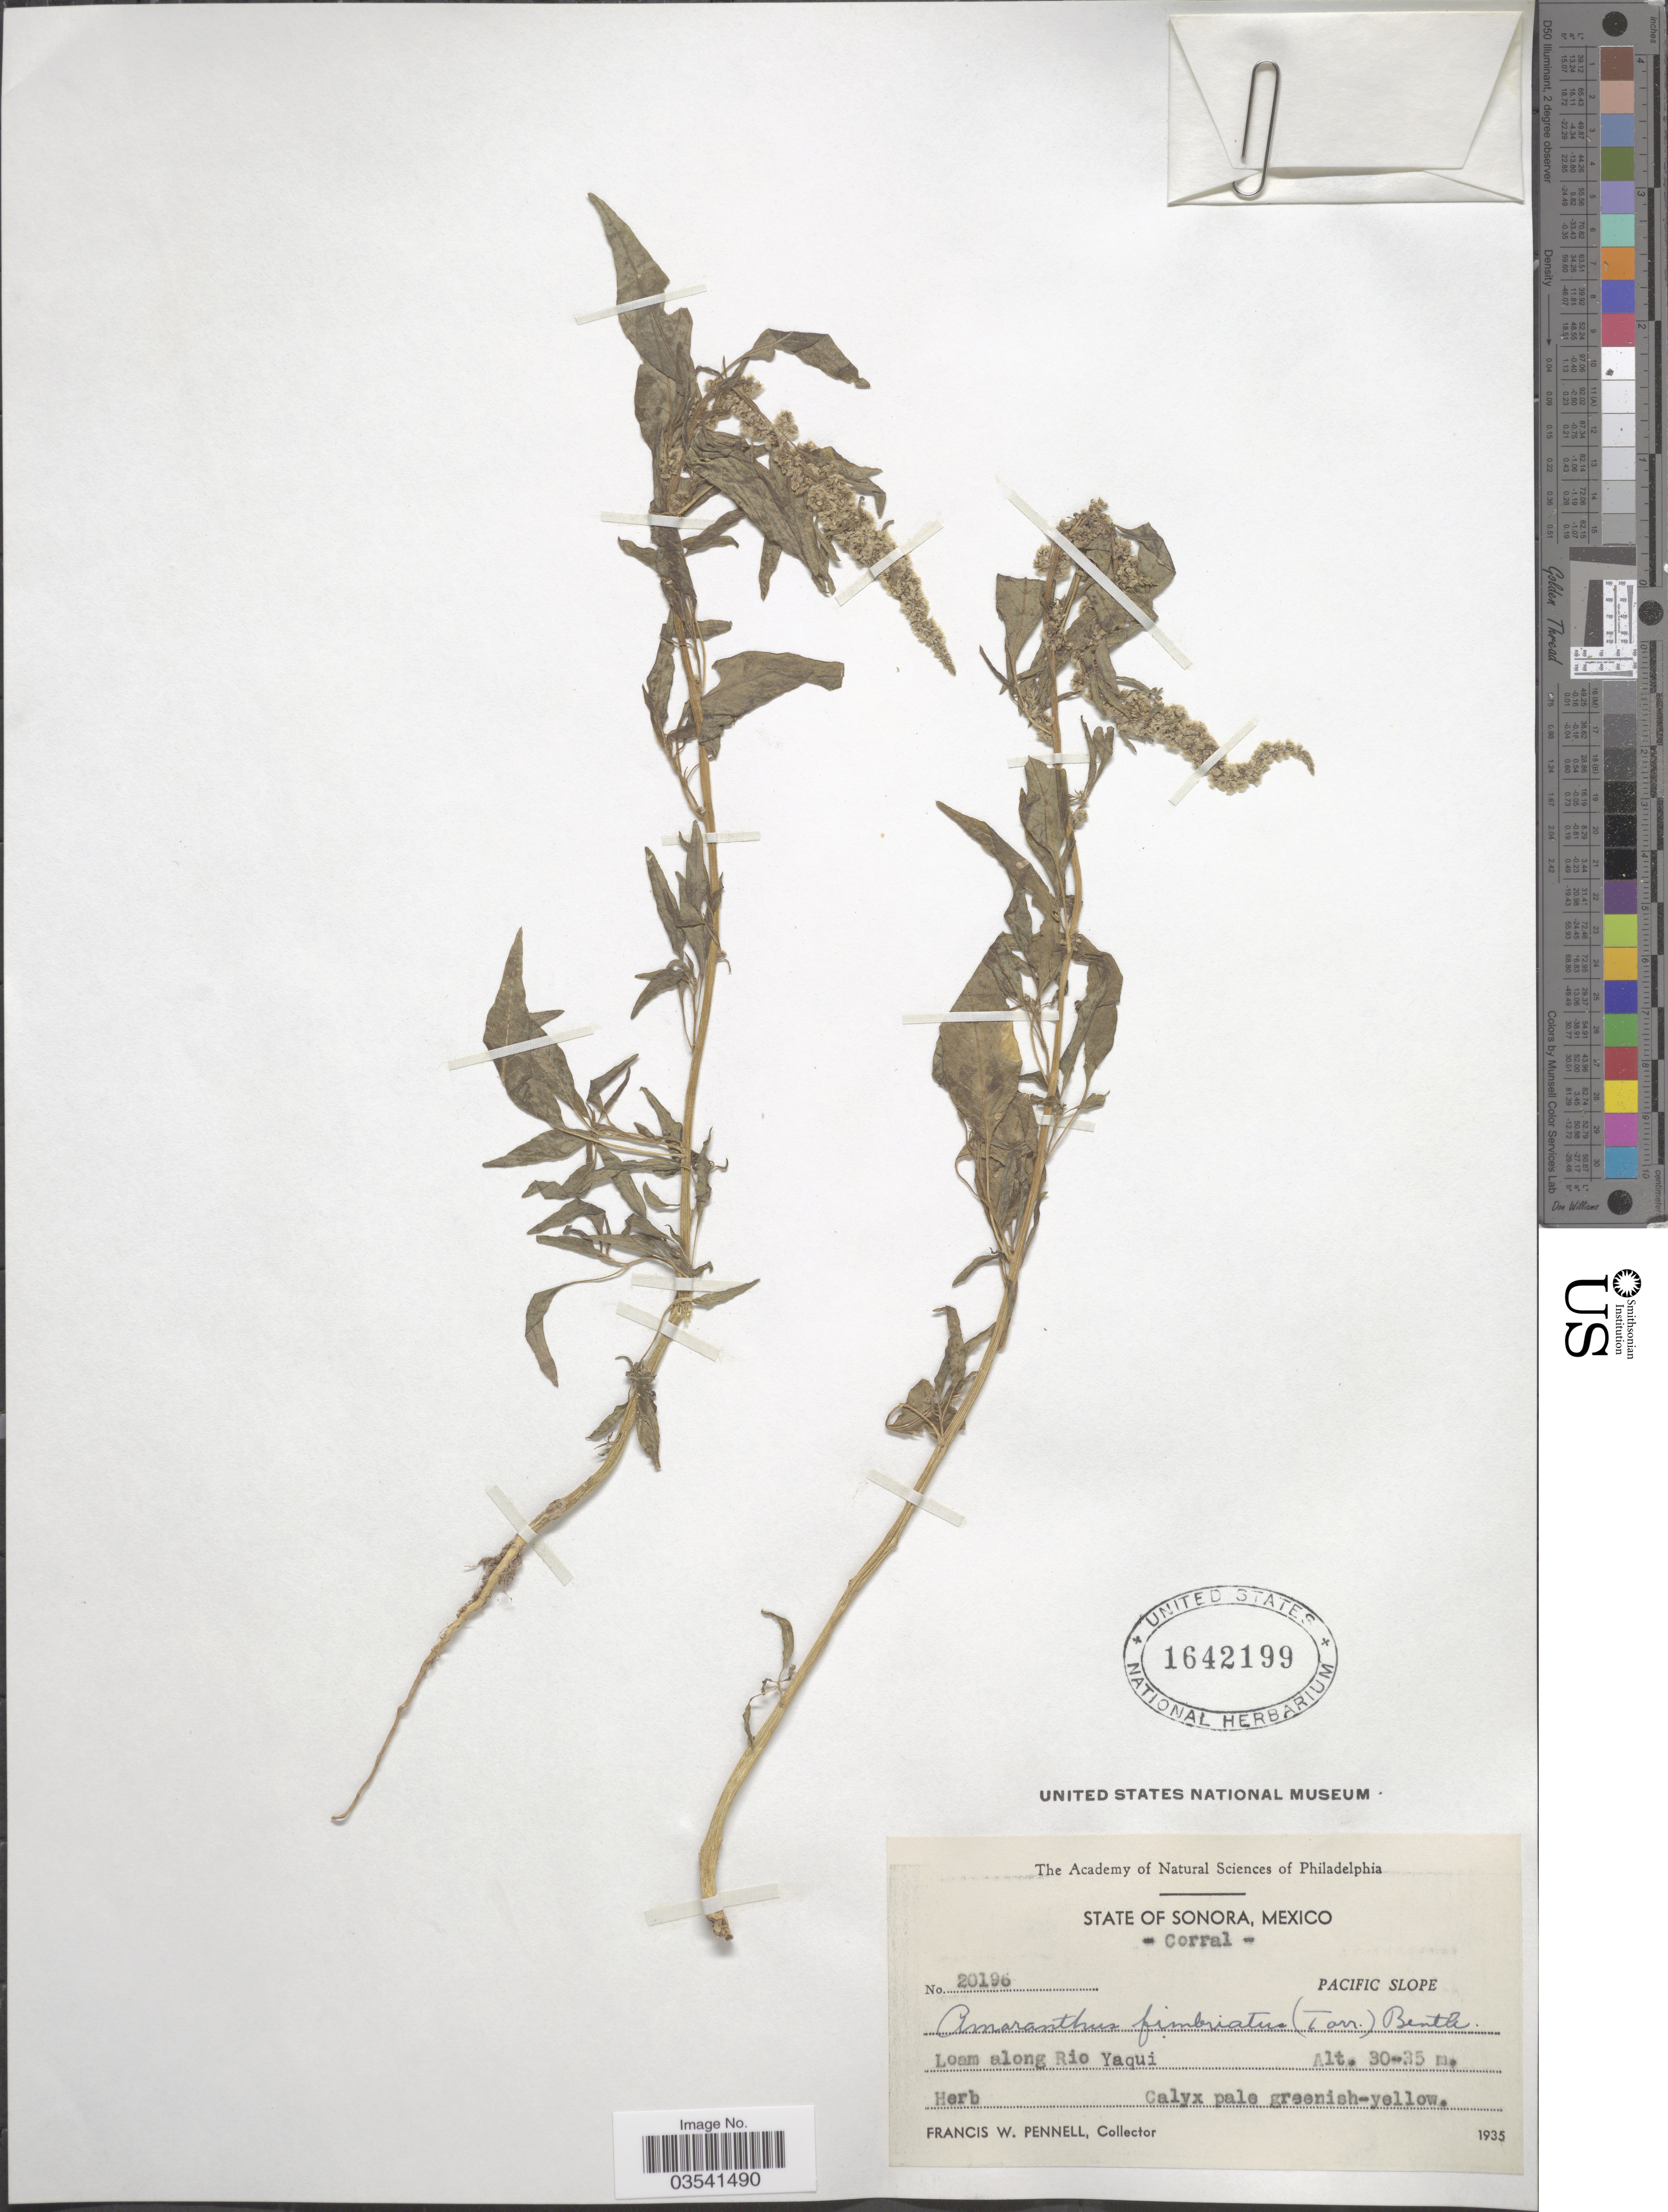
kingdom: Plantae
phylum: Tracheophyta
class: Magnoliopsida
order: Caryophyllales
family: Amaranthaceae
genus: Amaranthus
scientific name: Amaranthus fimbriatus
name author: (Torr.) Benth. ex S. Watson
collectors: F. W. Pennell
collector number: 20196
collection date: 1935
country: Mexico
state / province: Sonora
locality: Corral. Pacific Slope. Loam along Rio Yaqui.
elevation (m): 30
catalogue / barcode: US 1642199